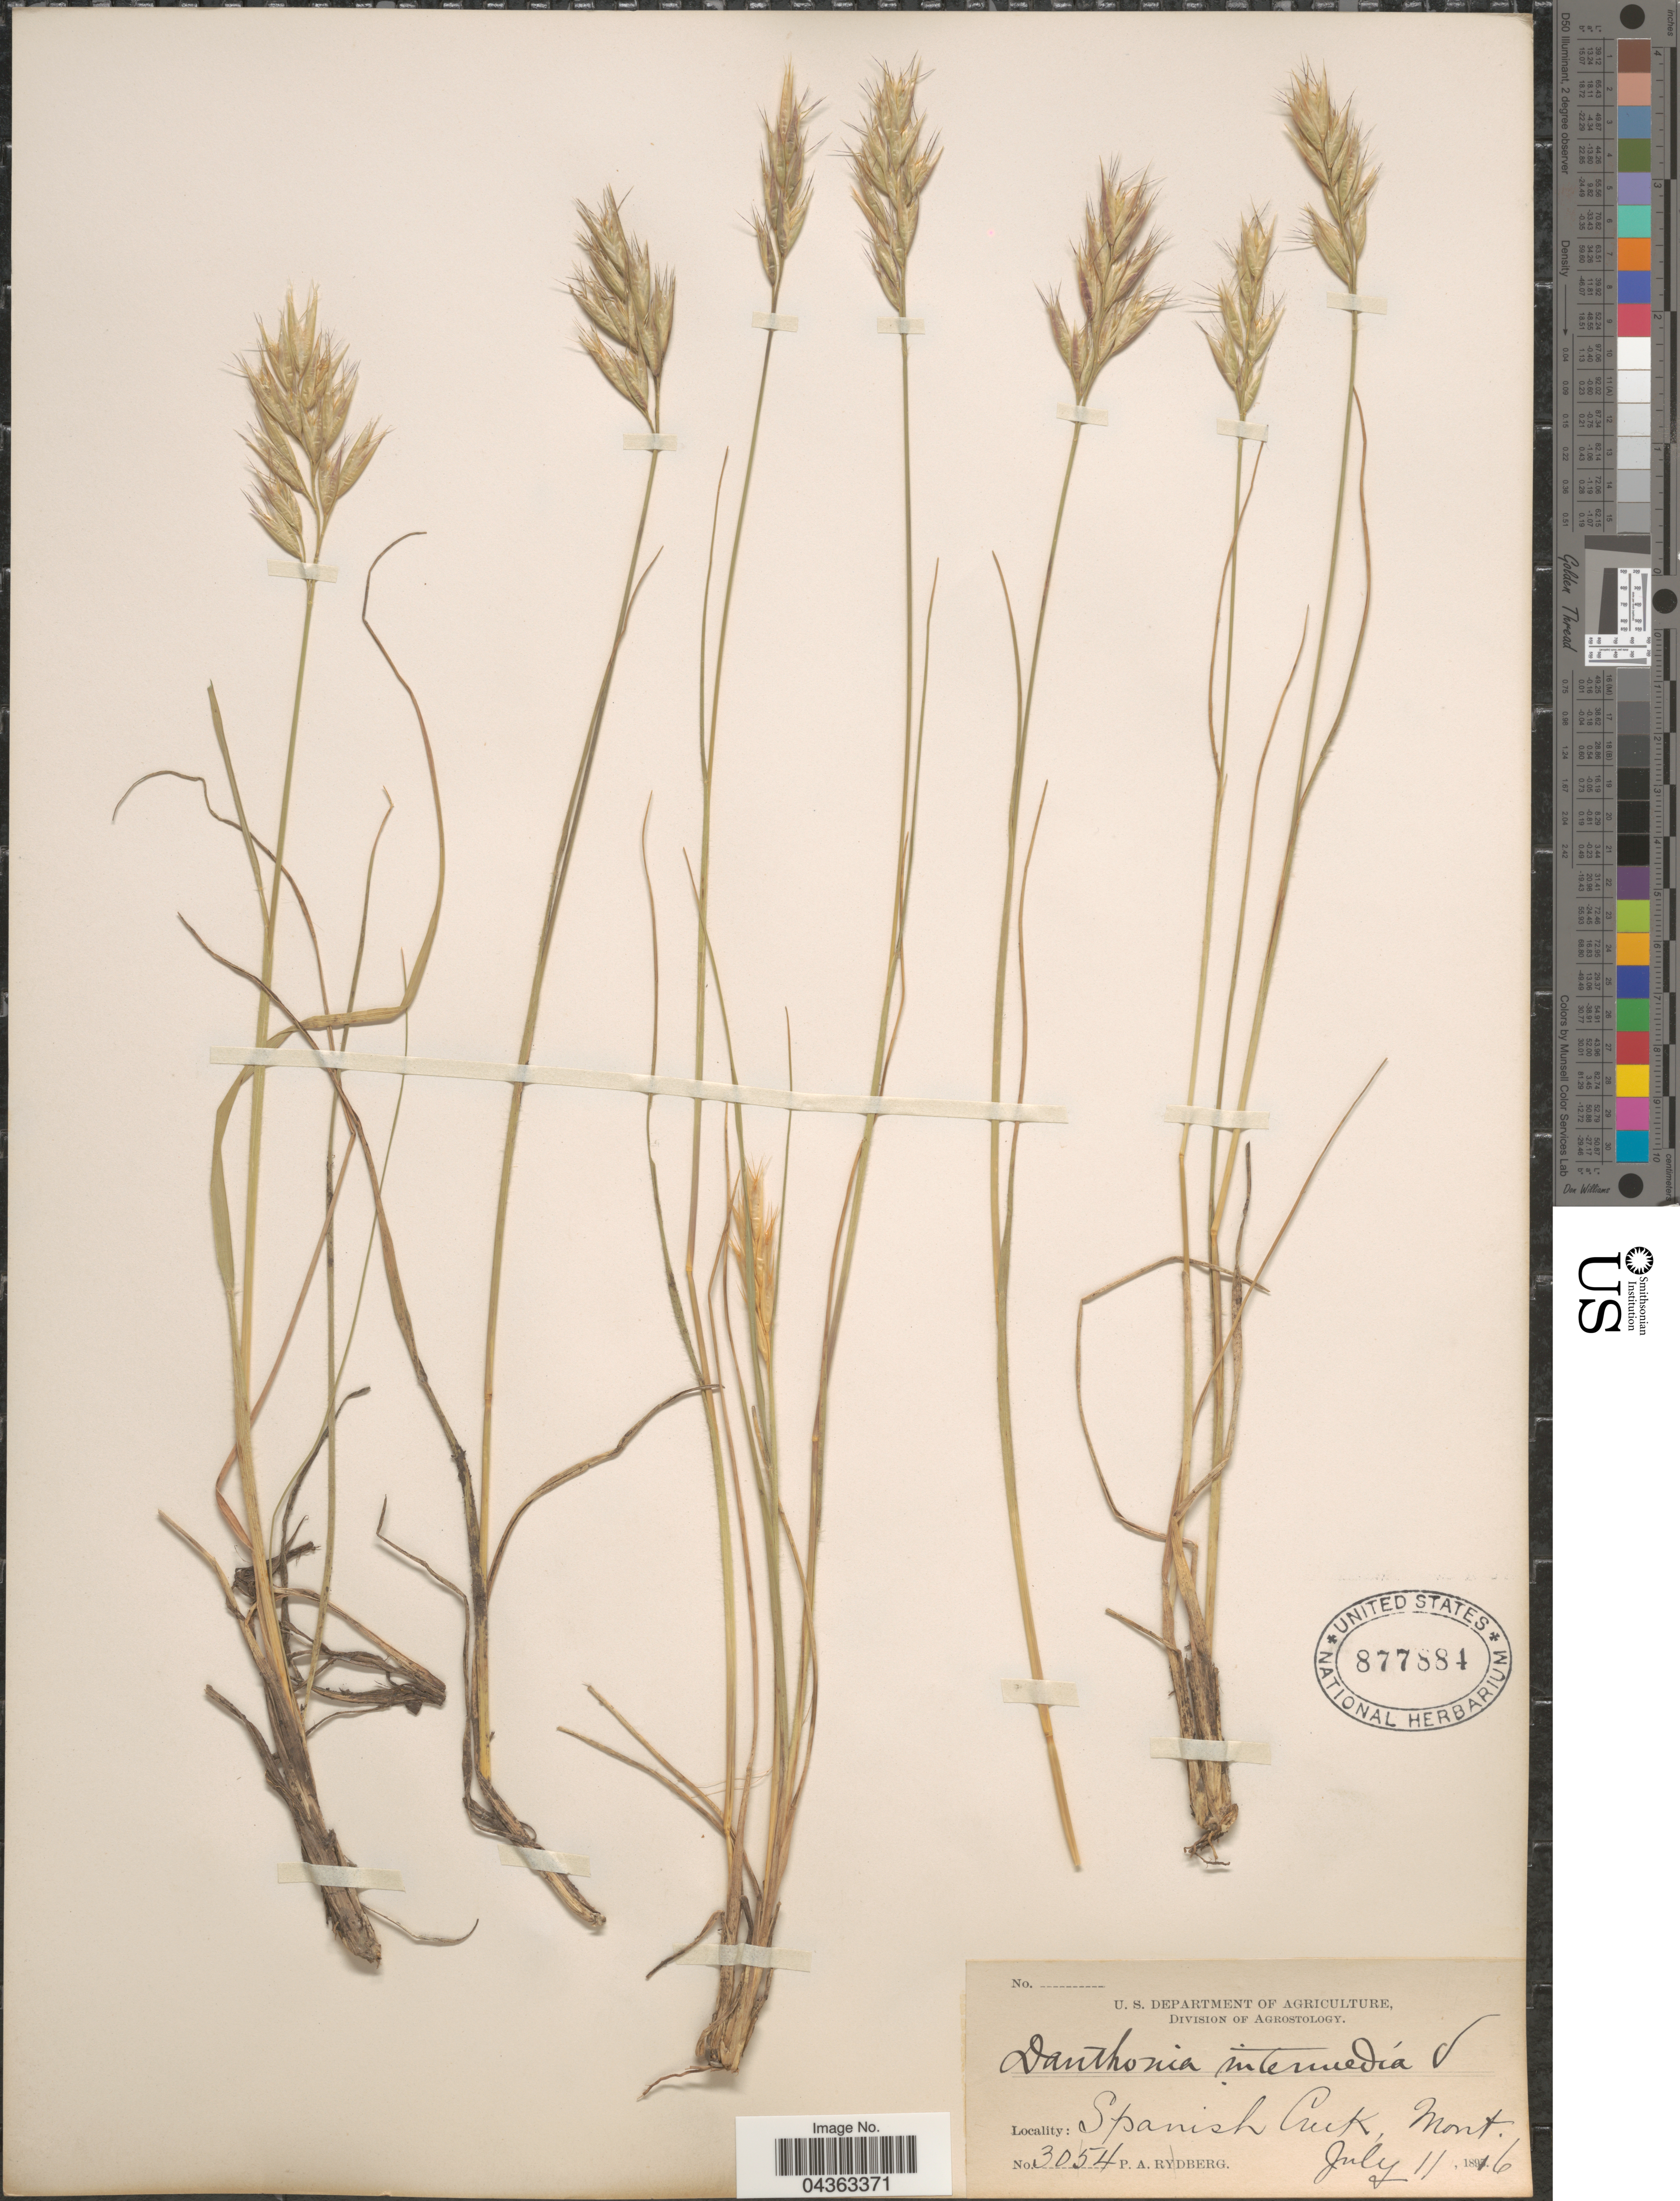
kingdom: Plantae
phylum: Tracheophyta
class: Liliopsida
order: Poales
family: Poaceae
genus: Danthonia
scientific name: Danthonia intermedia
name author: Vasey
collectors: P. A. Rydberg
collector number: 3054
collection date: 1916-07-11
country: United States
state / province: Montana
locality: Spanish Creek.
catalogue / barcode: US 877884